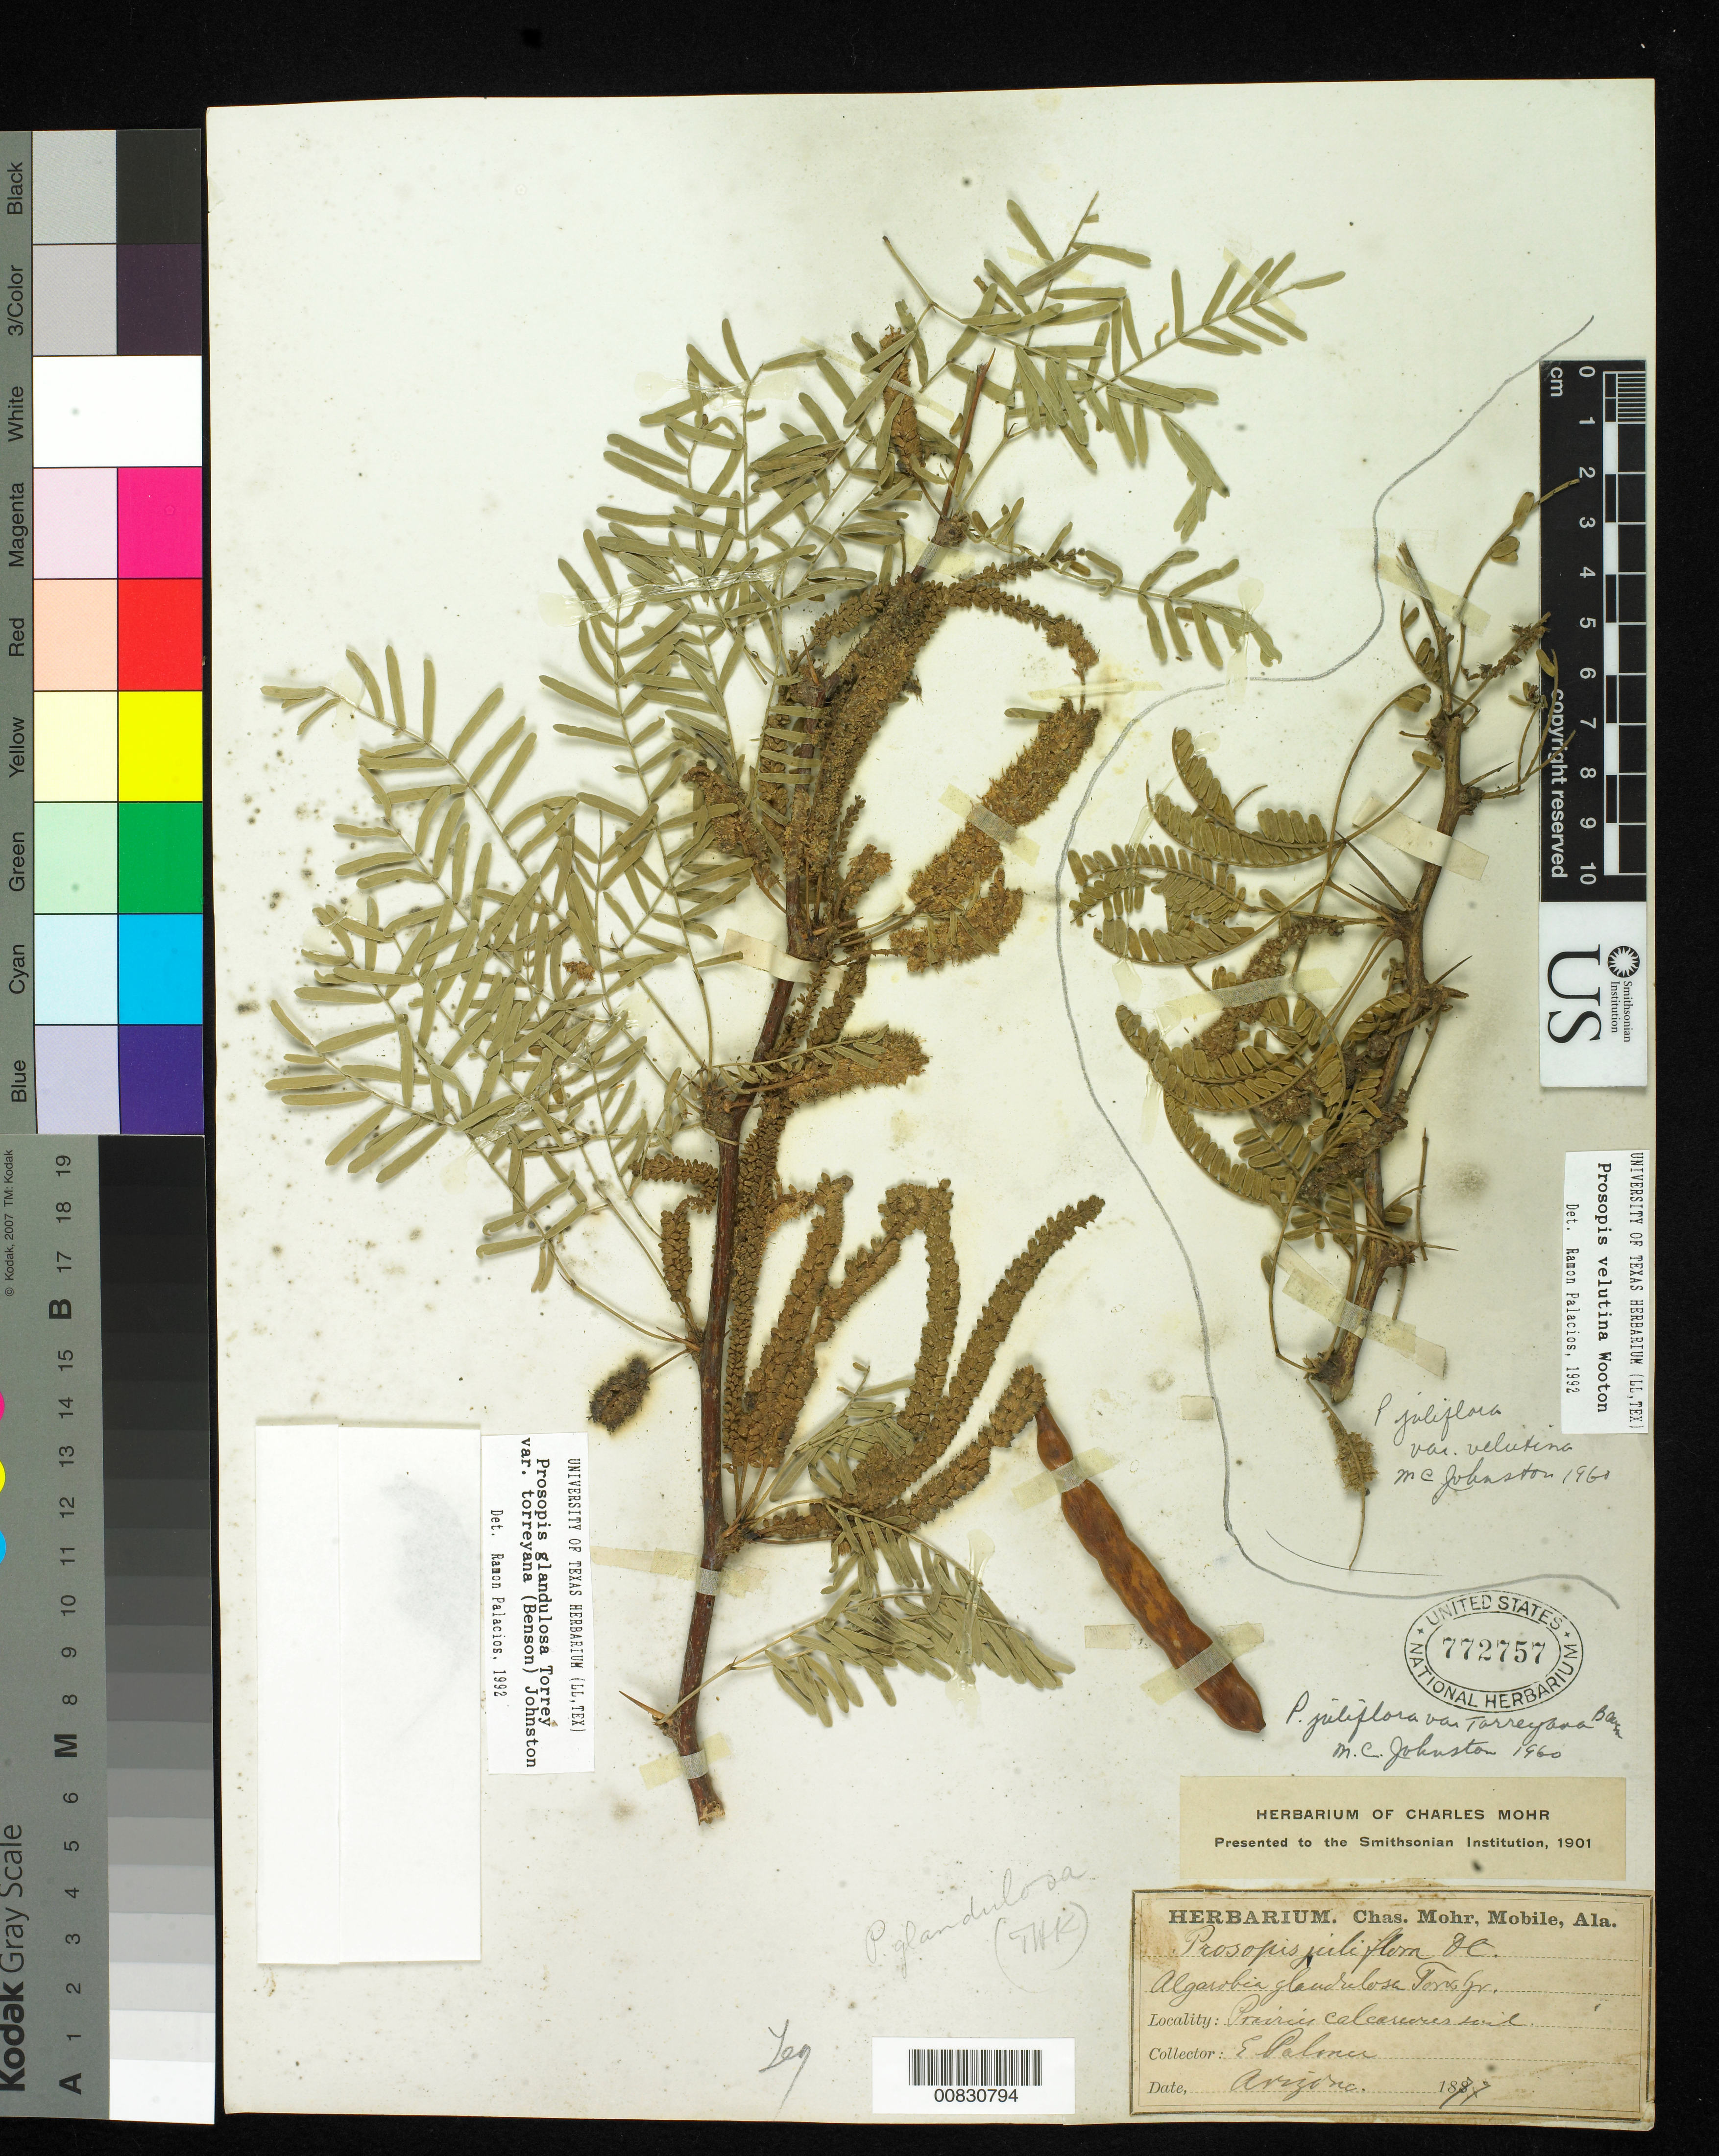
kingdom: Plantae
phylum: Tracheophyta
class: Magnoliopsida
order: Fabales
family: Fabaceae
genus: Neltuma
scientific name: Neltuma odorata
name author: (Torr. & Frém.) C. E. Hughes & G.P. Lewis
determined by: Strong, Mark T., (BOT), Smithsonian Institution - National Museum of Natural History (UNITED STATES)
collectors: E. Palmer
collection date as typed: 1877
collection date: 1877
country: United States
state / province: Arizona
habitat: Prairies, calcareous soil.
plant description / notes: Specimen mixed with N. velutina (Wooton) Britton & Rose.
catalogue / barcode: US 772757